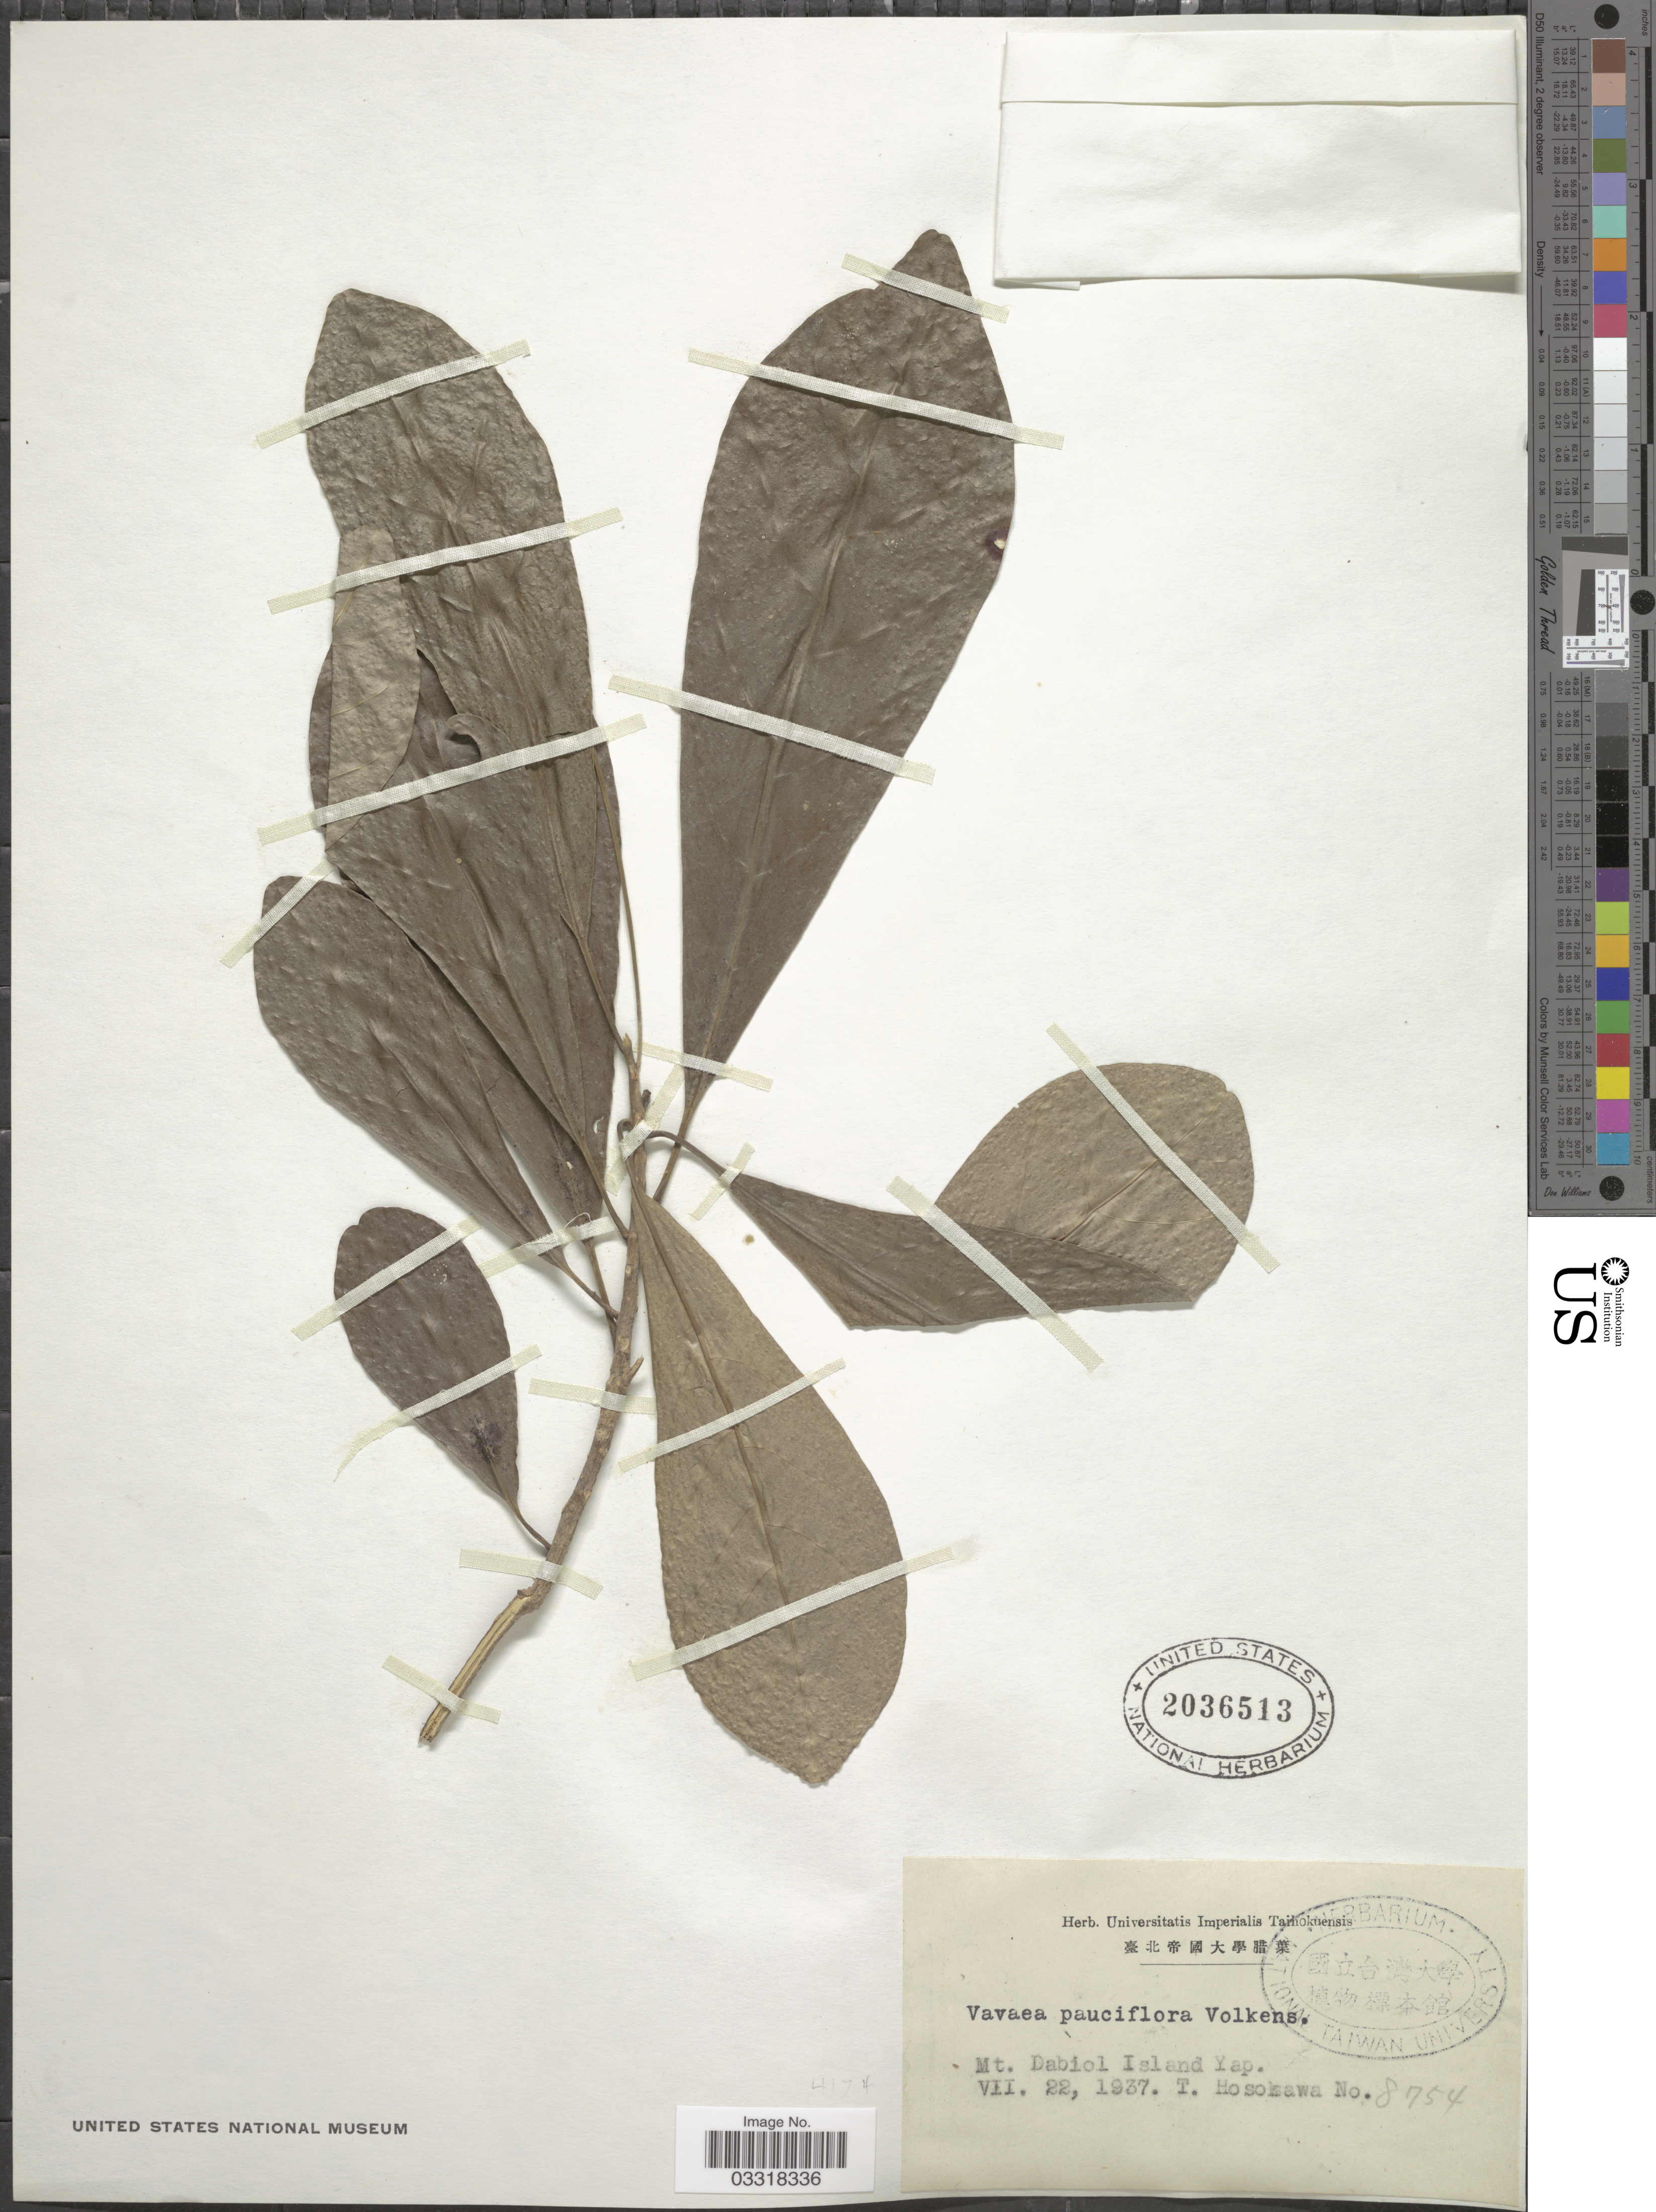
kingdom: Plantae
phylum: Tracheophyta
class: Magnoliopsida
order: Sapindales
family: Meliaceae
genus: Vavaea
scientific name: Vavaea pauciflora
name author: Volkens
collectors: T. Hosokawa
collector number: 8754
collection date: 1937-07-22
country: Micronesia, Federated States of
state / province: Yap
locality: Mt. Dabiol Island Yap.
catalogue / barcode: US 2036513